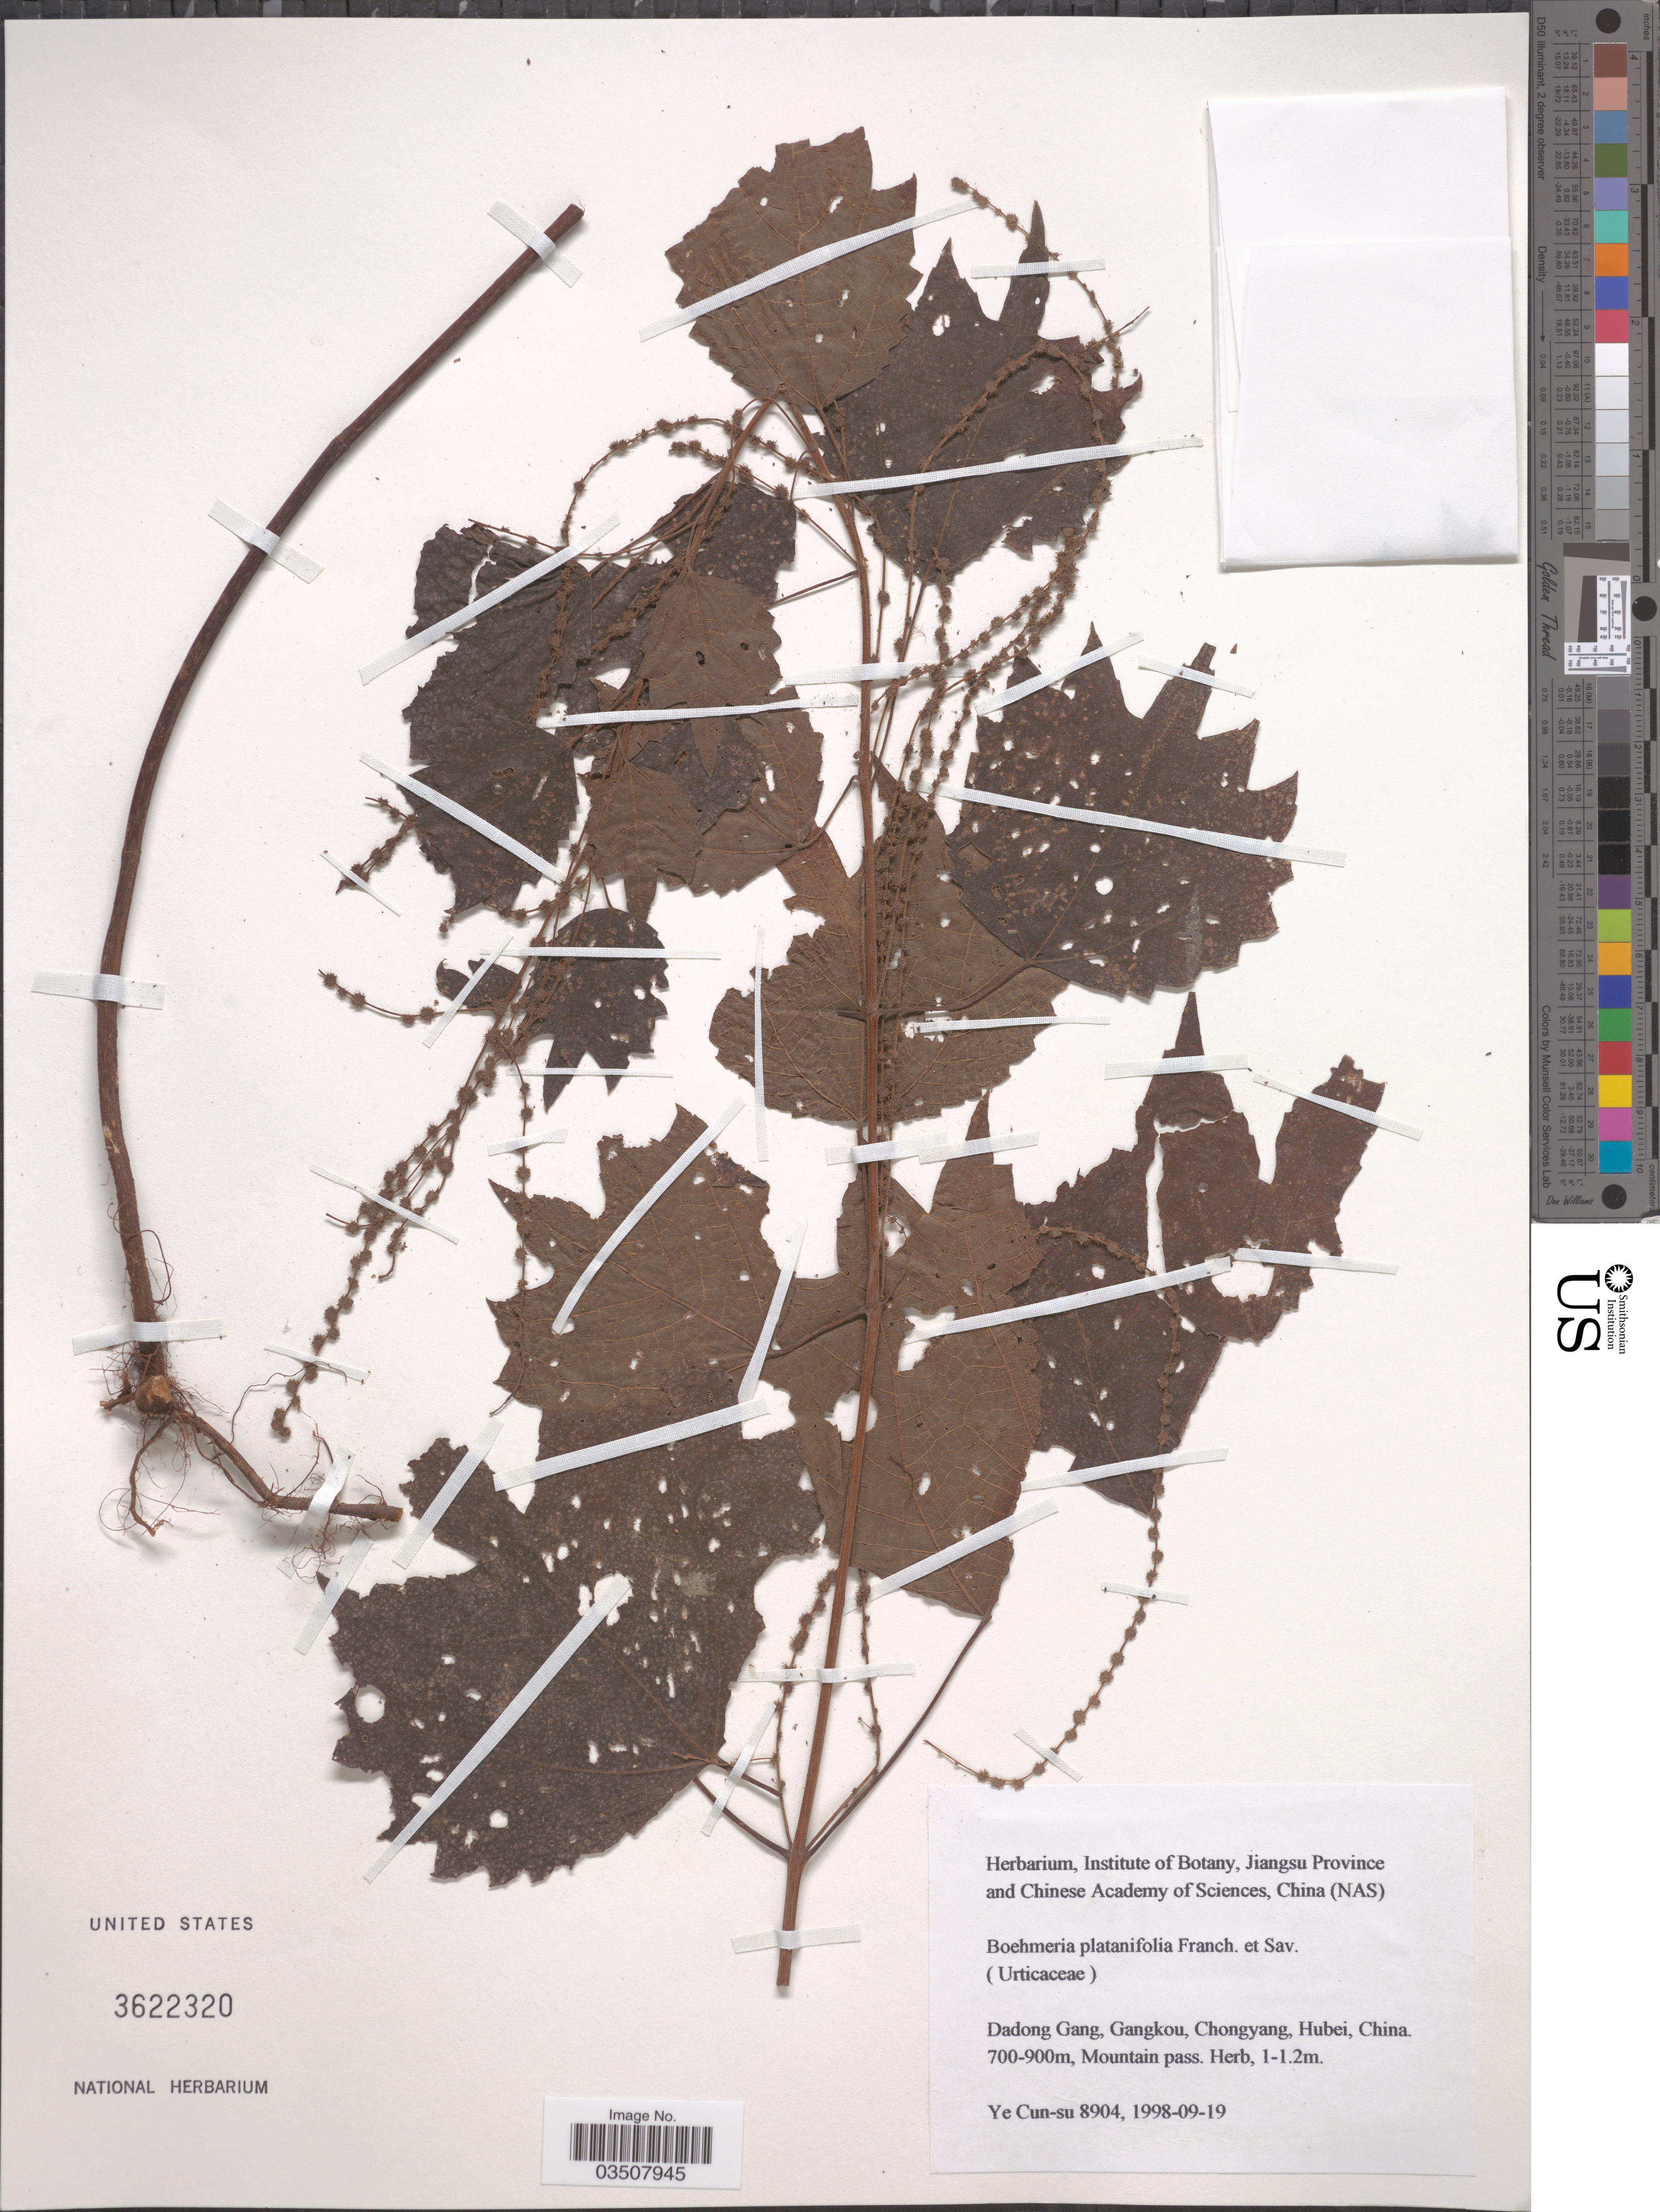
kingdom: Plantae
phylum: Tracheophyta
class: Magnoliopsida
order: Rosales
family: Urticaceae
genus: Boehmeria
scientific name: Boehmeria platanifolia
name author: (Franch. & Sav.) C.H. Wright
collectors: Ye Cun-su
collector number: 8904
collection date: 1998-09-19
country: China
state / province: Hubei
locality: Dadong Gang, Gangkou, Chongyang, Mountain pass.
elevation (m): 700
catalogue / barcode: US 3622320